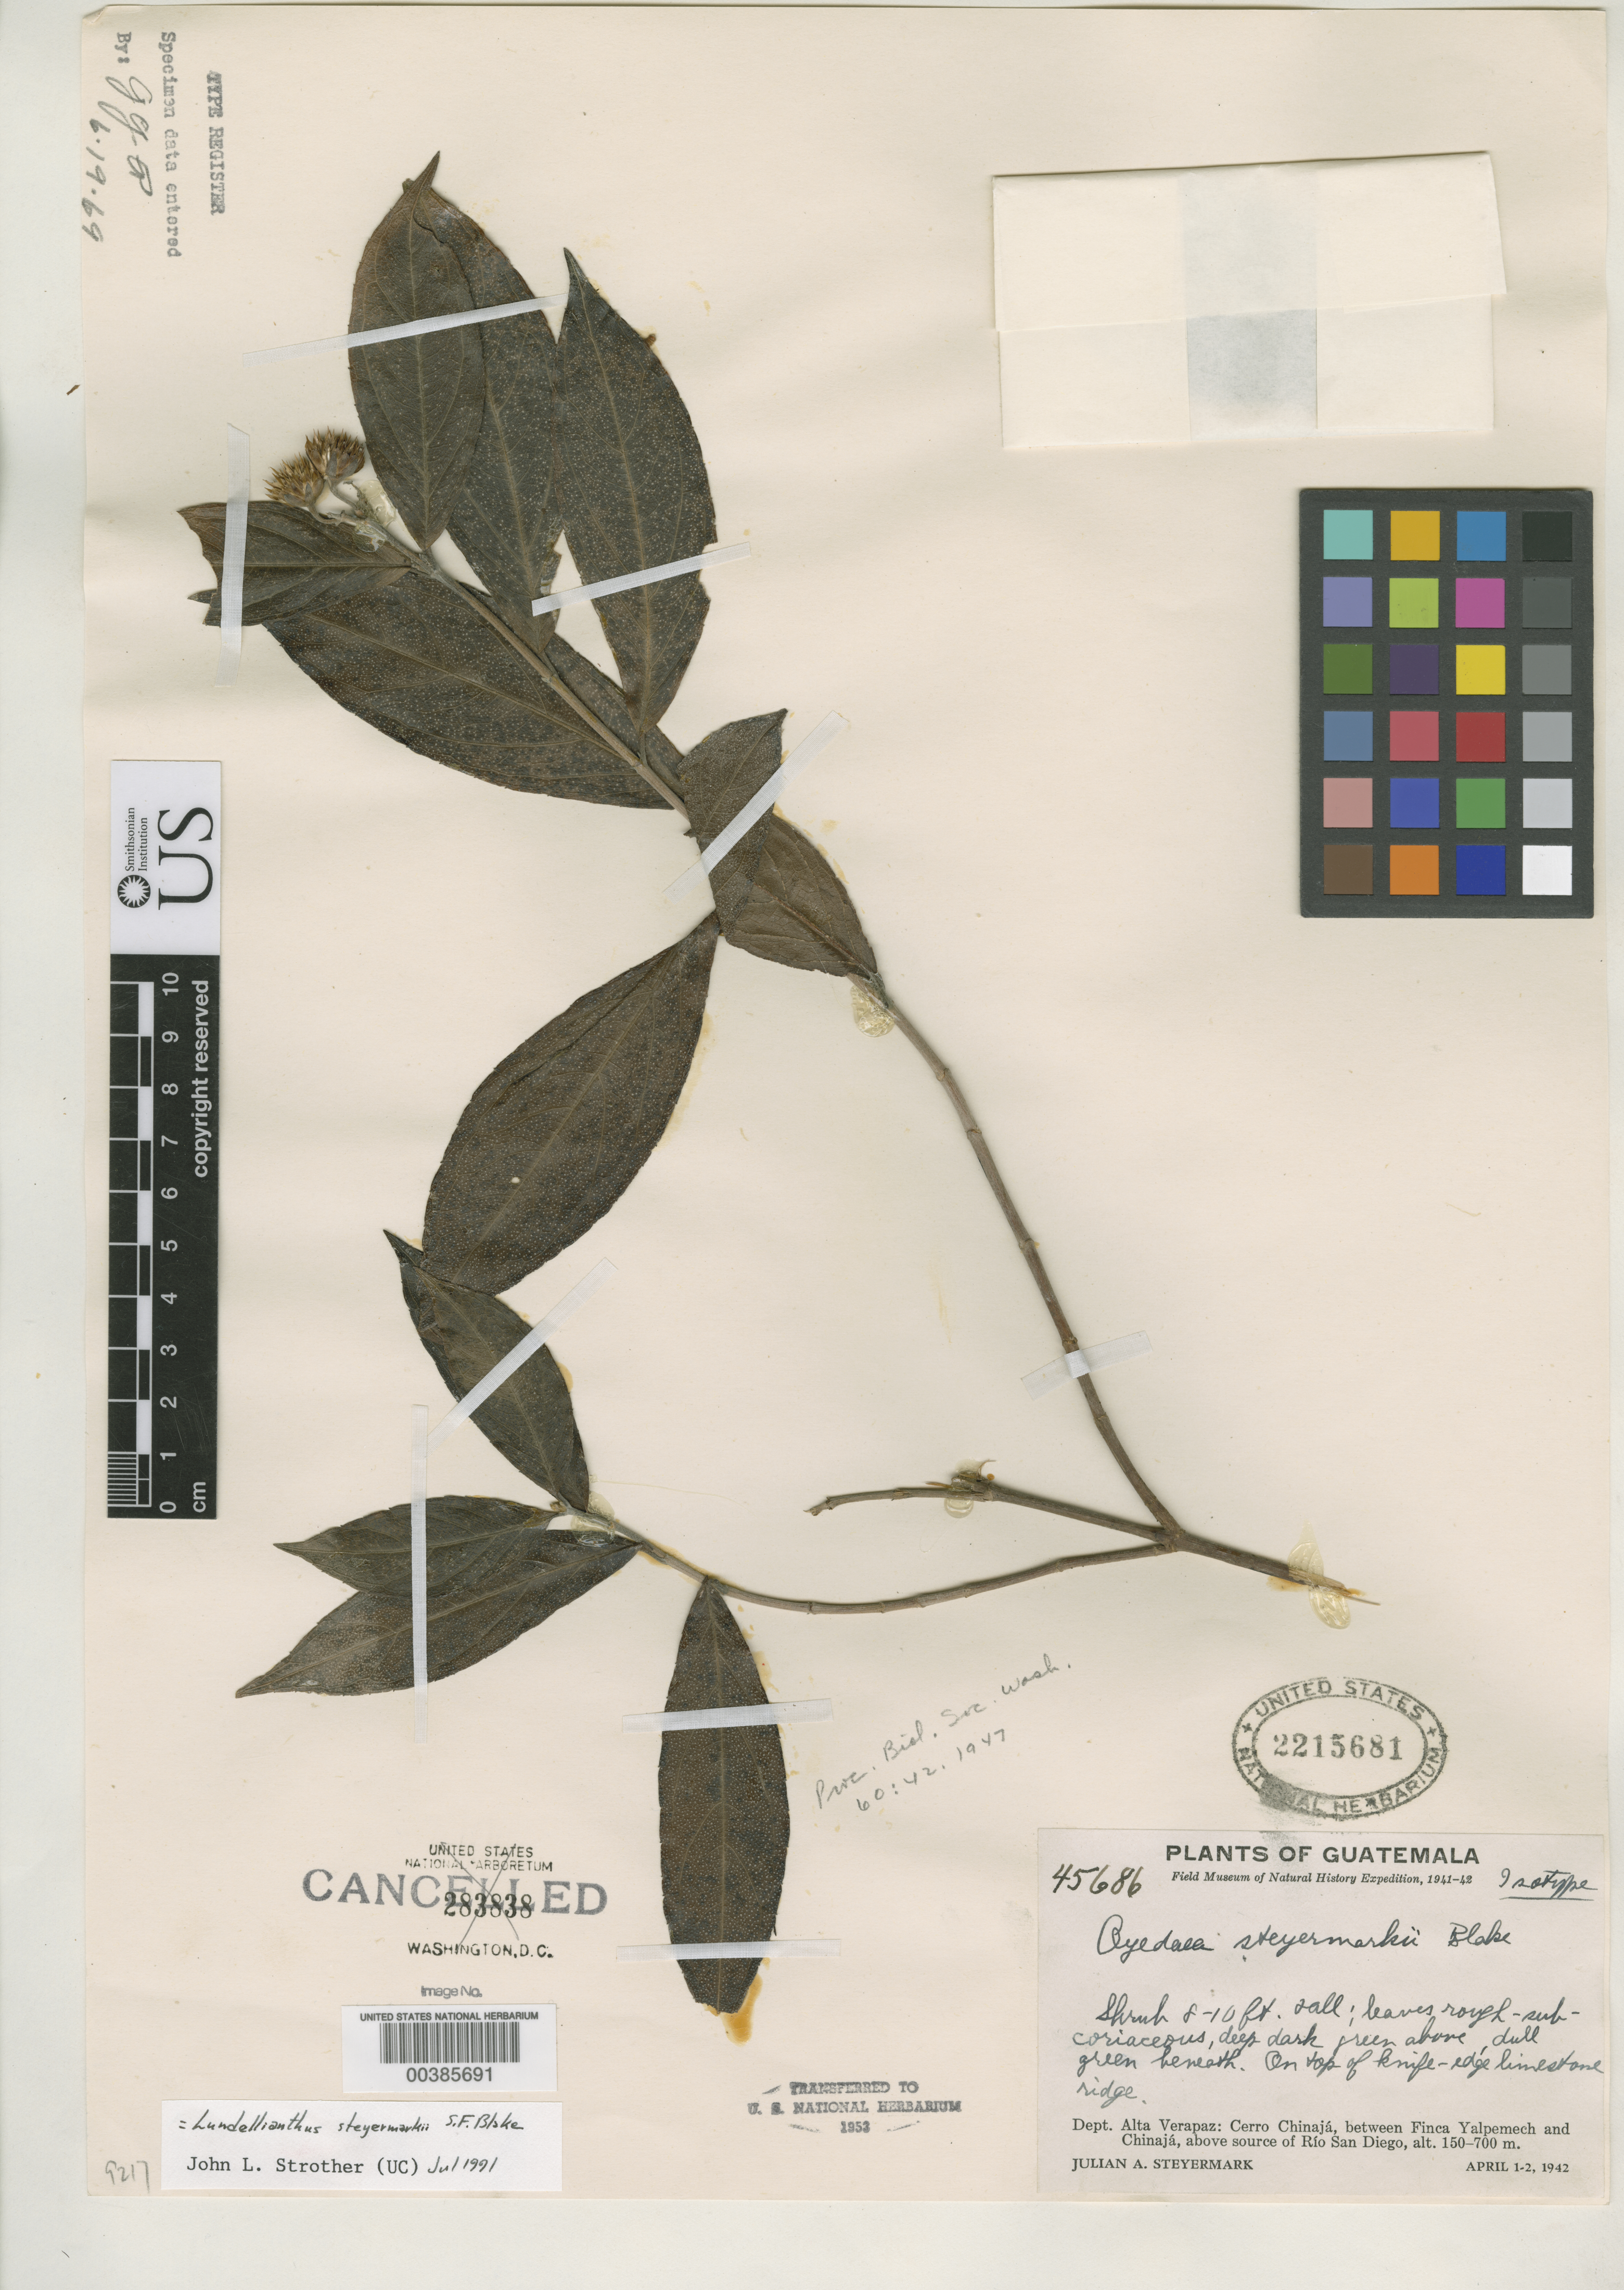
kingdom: Plantae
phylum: Tracheophyta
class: Magnoliopsida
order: Asterales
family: Asteraceae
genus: Oyedaea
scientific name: Oyedaea steyermarkii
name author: S.F. Blake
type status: Isotype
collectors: J. Steyermark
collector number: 45686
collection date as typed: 01 Apr 1942 to 02 Apr 1942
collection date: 1942-04-01/1942-04-02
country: Guatemala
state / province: Alta Verapaz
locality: Cerro Chinaja, between Finca Yalpemech & Chinaja, above source of Rio San Diego.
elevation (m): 150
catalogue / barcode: US 2215681